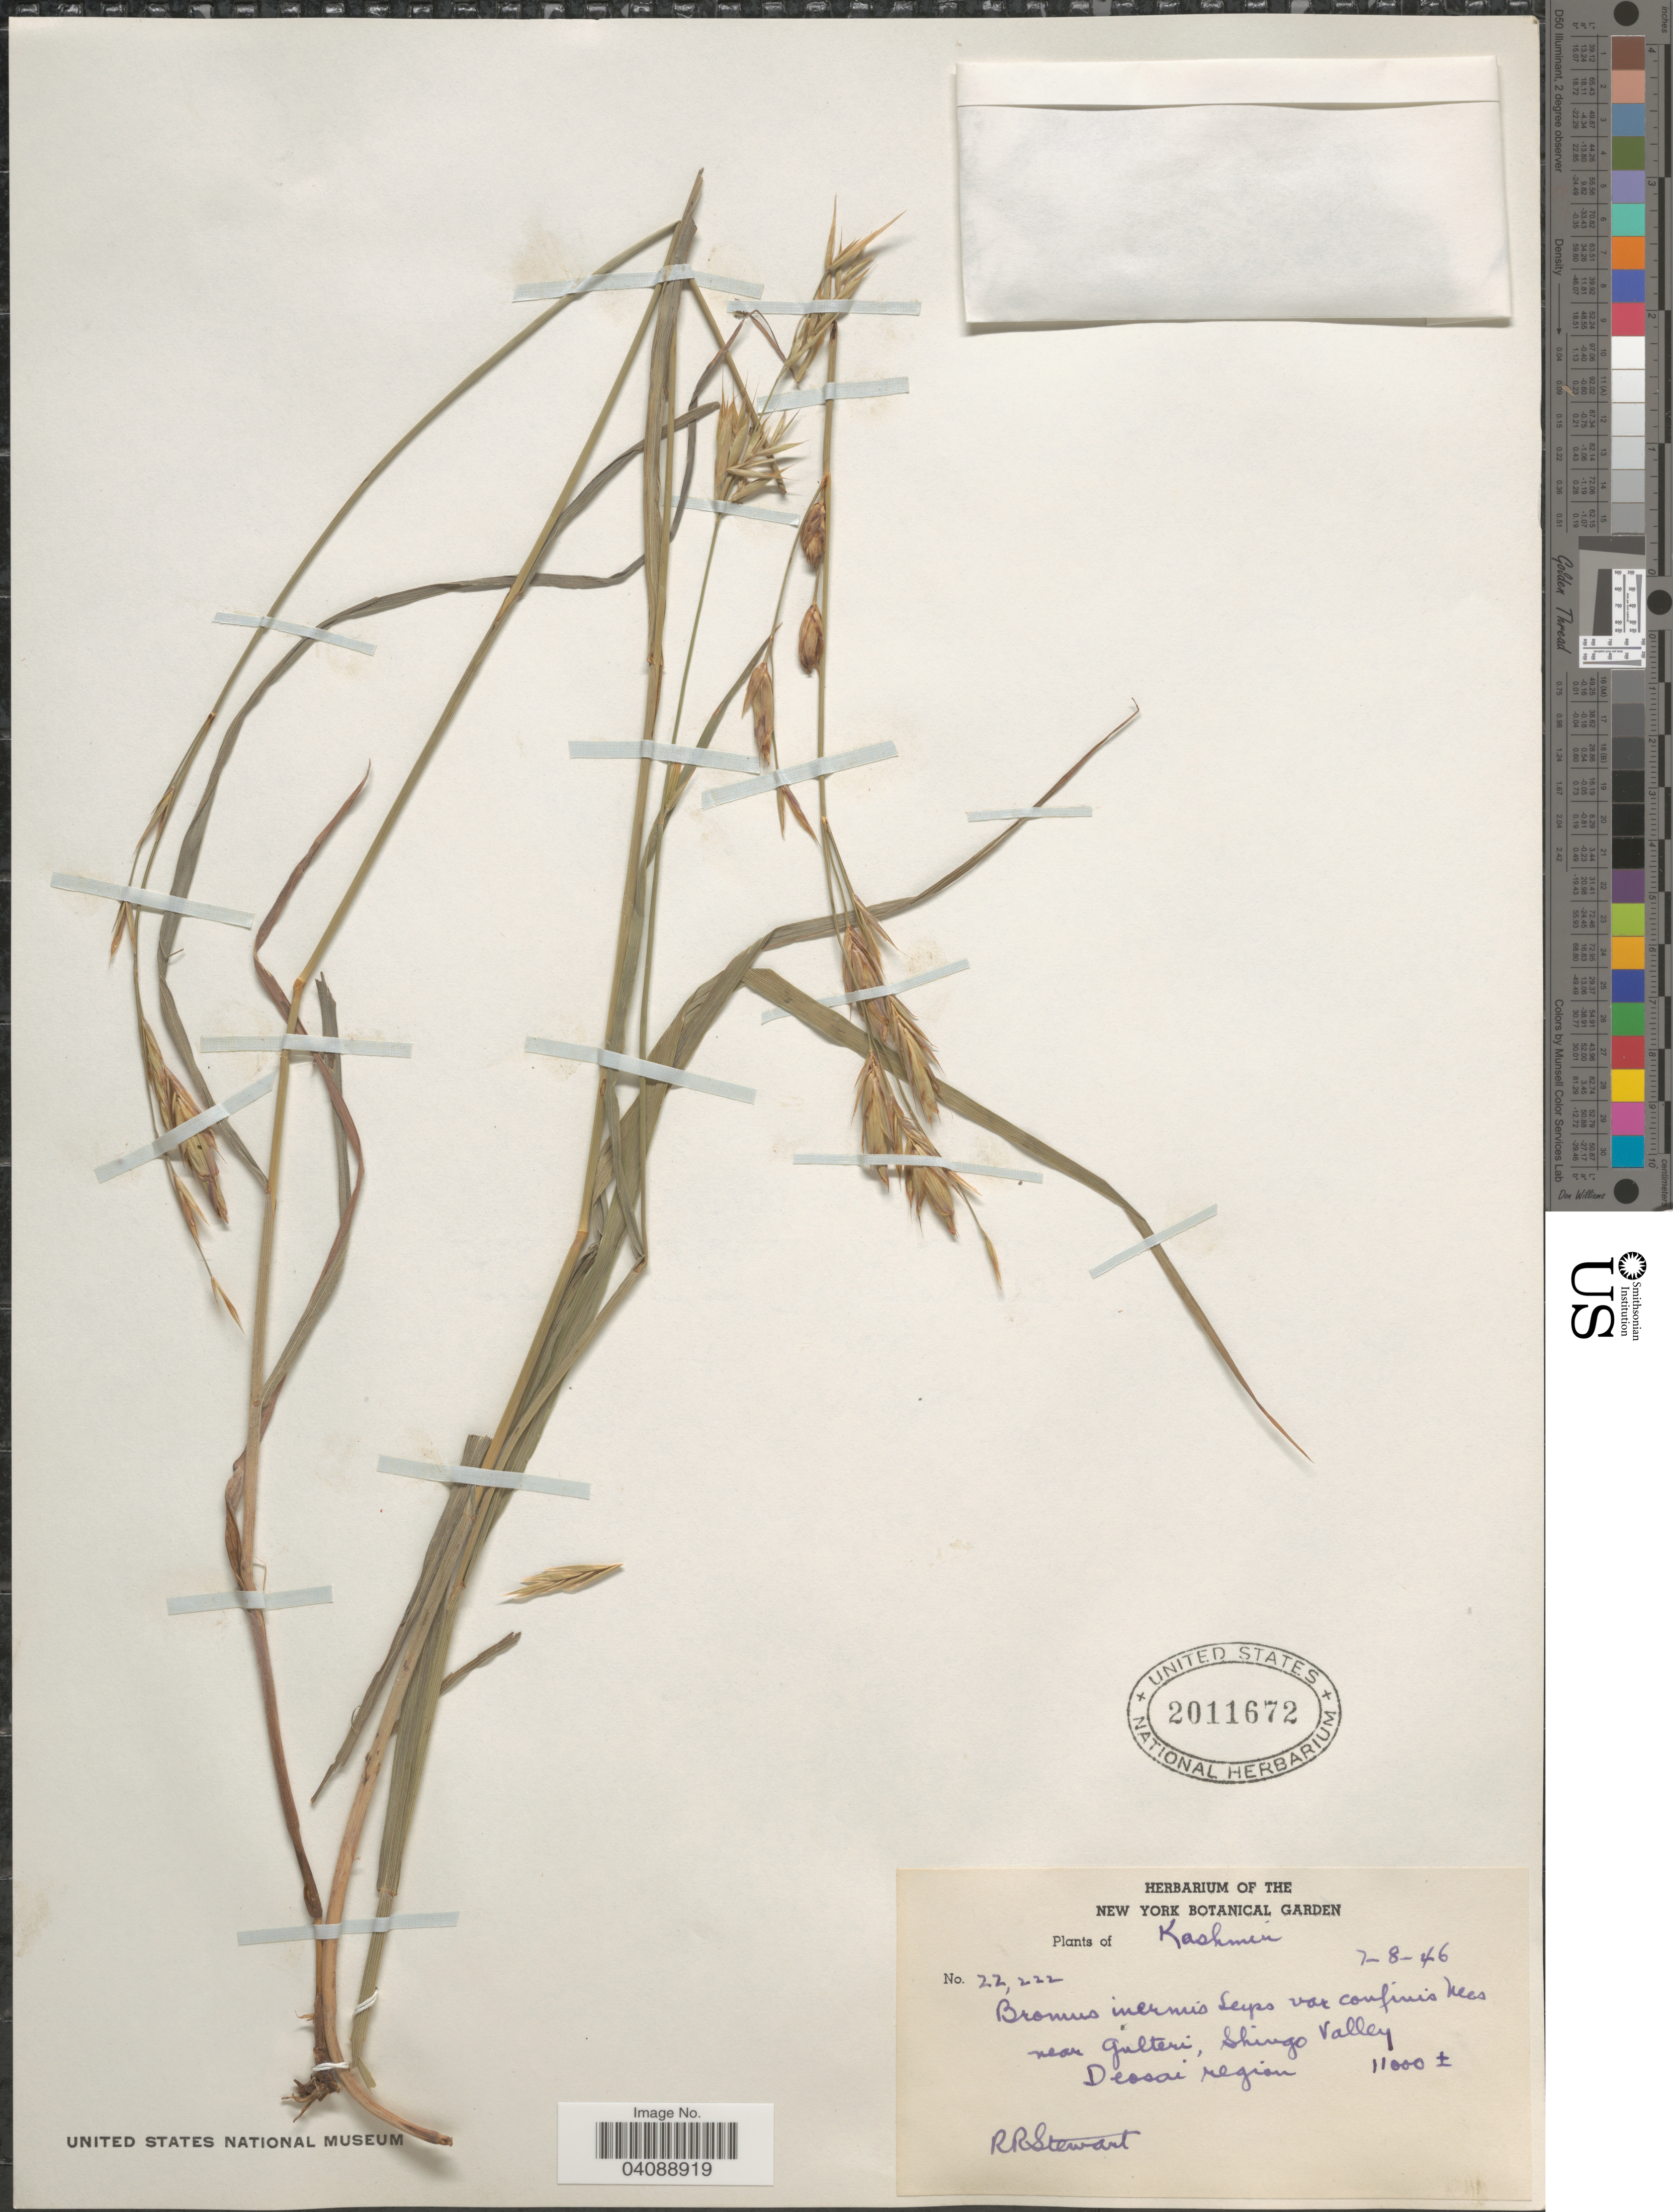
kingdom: Plantae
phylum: Tracheophyta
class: Liliopsida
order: Poales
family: Poaceae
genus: Bromus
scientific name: Bromus inermis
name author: Leyss.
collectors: R. Stewart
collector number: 22222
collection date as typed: Transcribed d/m/y: 7/8/46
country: India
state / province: Jammu and Kashmir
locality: Kashmir. Near Gulteri, Shingo Valley. Dessai region.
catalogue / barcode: US 2011672